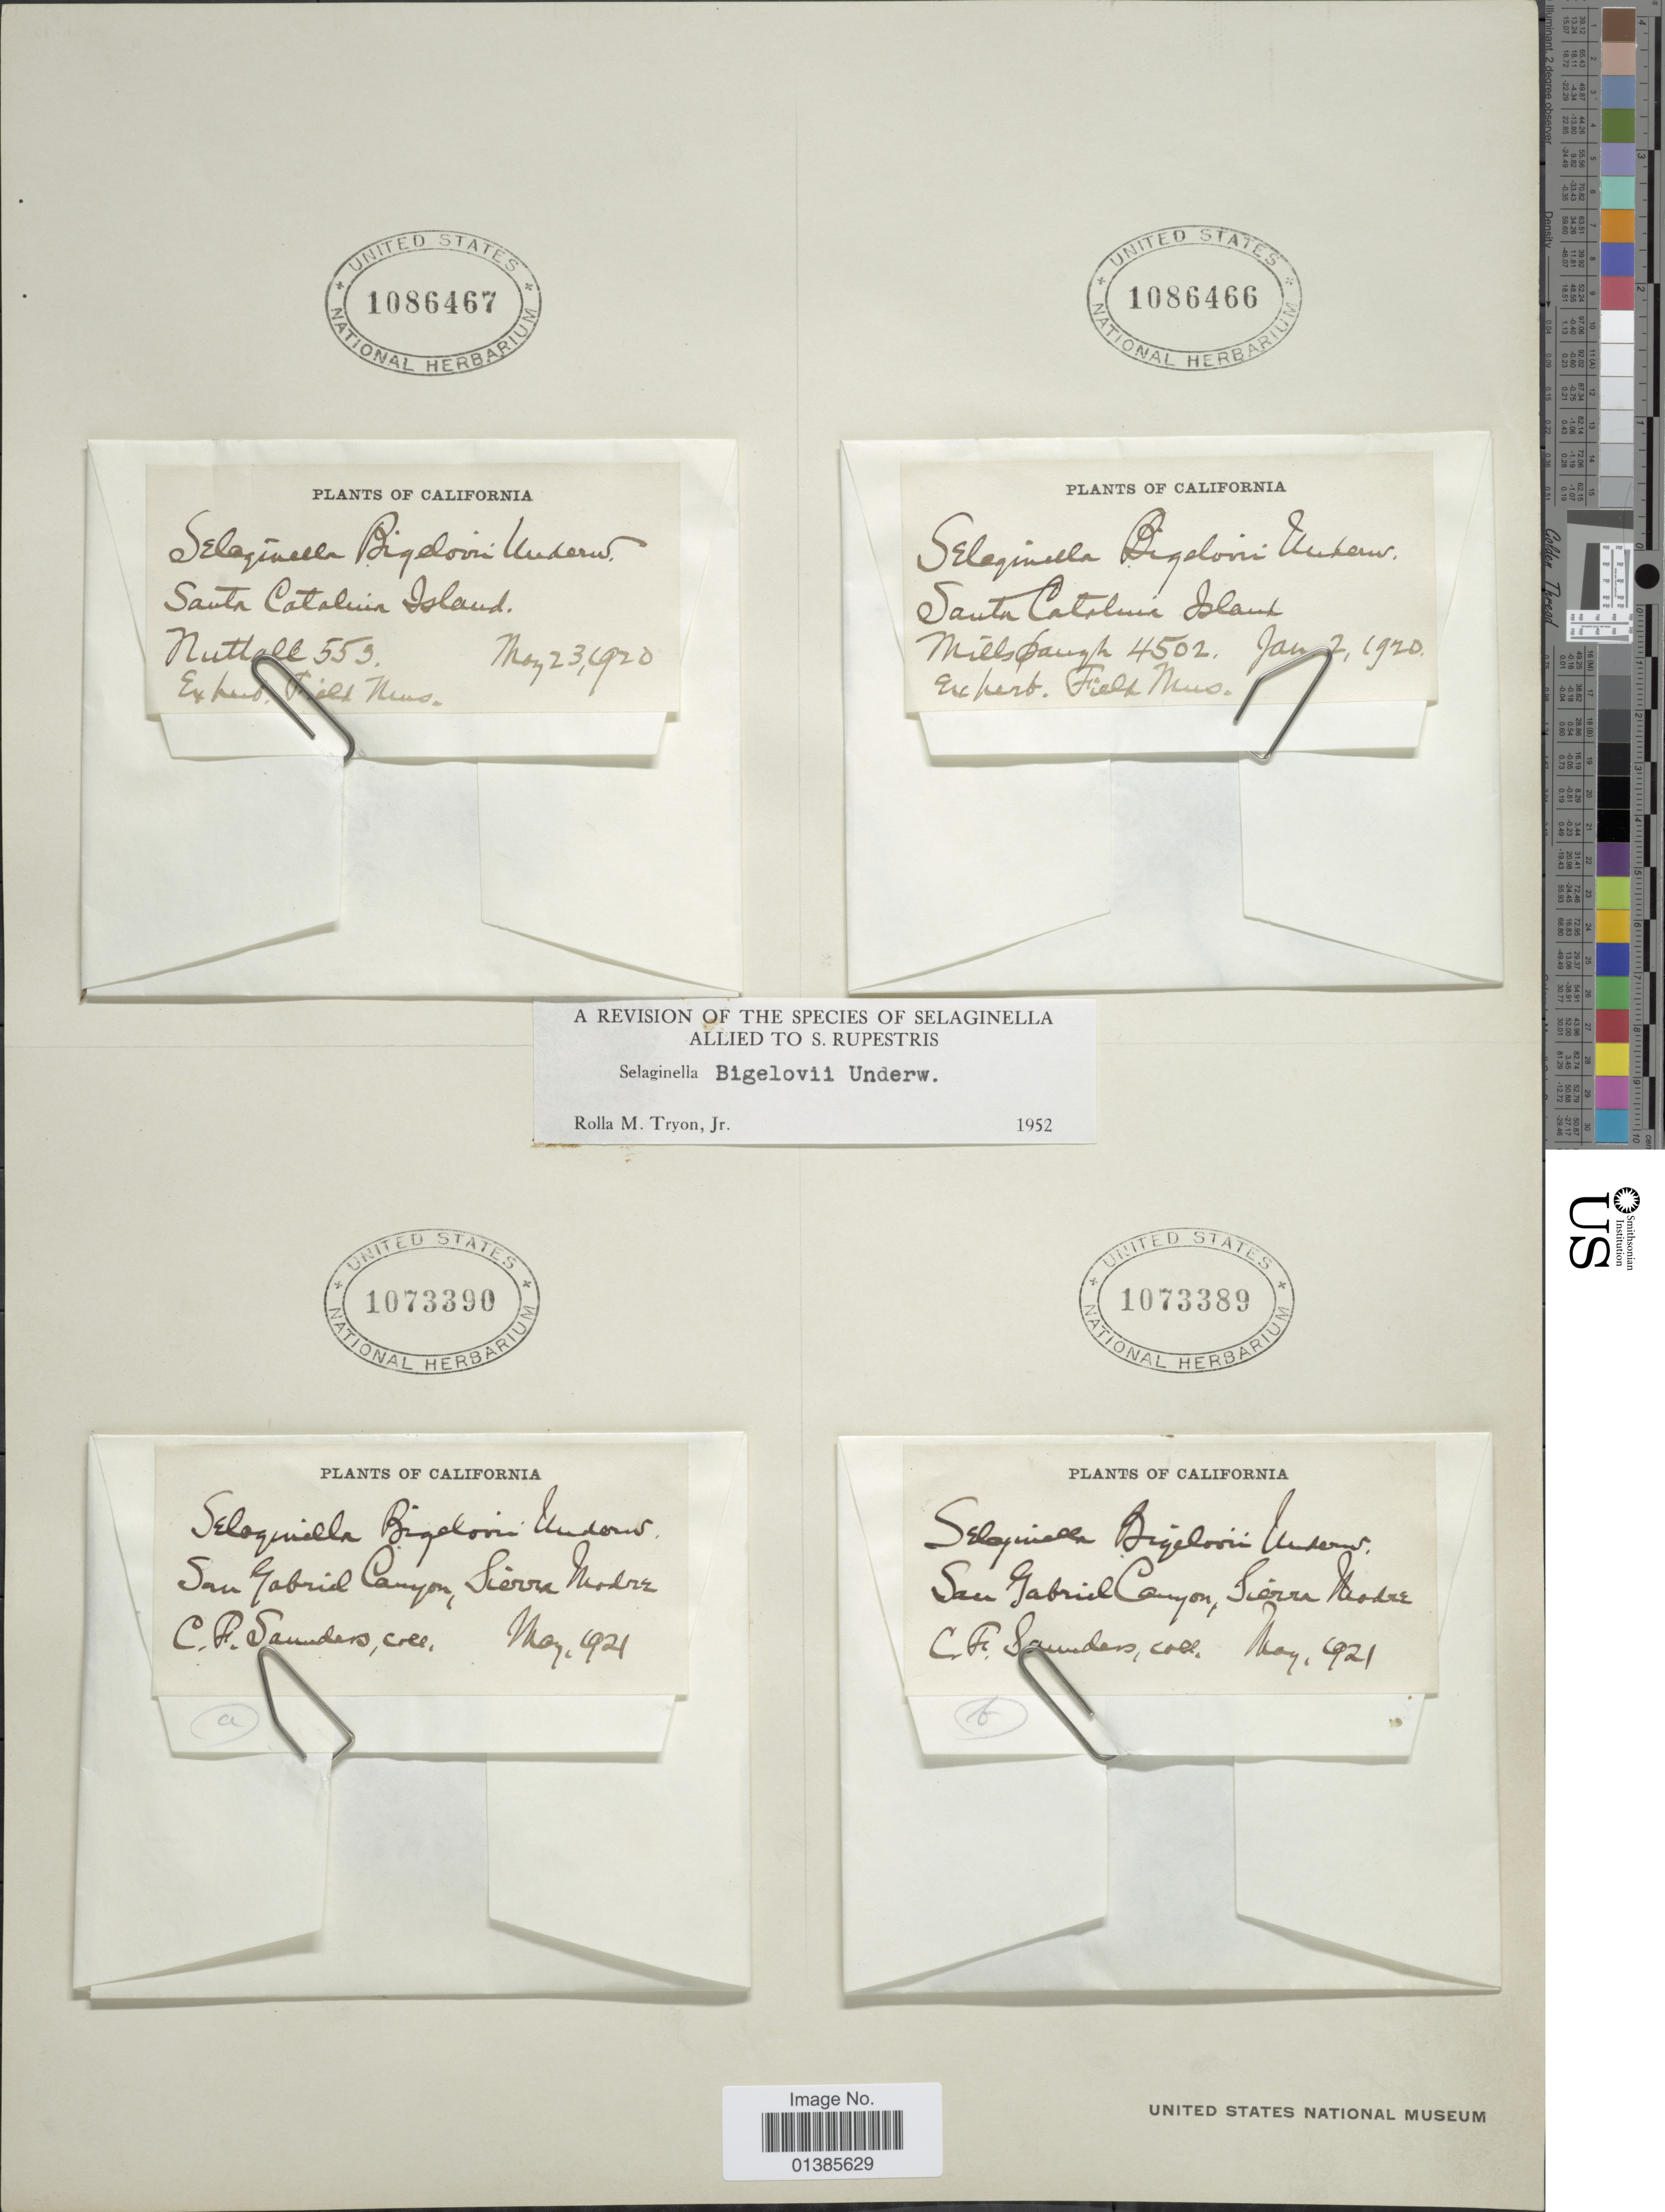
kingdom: Plantae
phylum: Tracheophyta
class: Lycopodiopsida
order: Selaginellales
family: Selaginellaceae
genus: Selaginella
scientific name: Selaginella bigelovii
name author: Underw.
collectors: C.F. Saunders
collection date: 1921-05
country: United States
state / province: California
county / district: Los Angeles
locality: San Gabriel Canyon, Sierra Madre.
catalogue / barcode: US 1073390-2